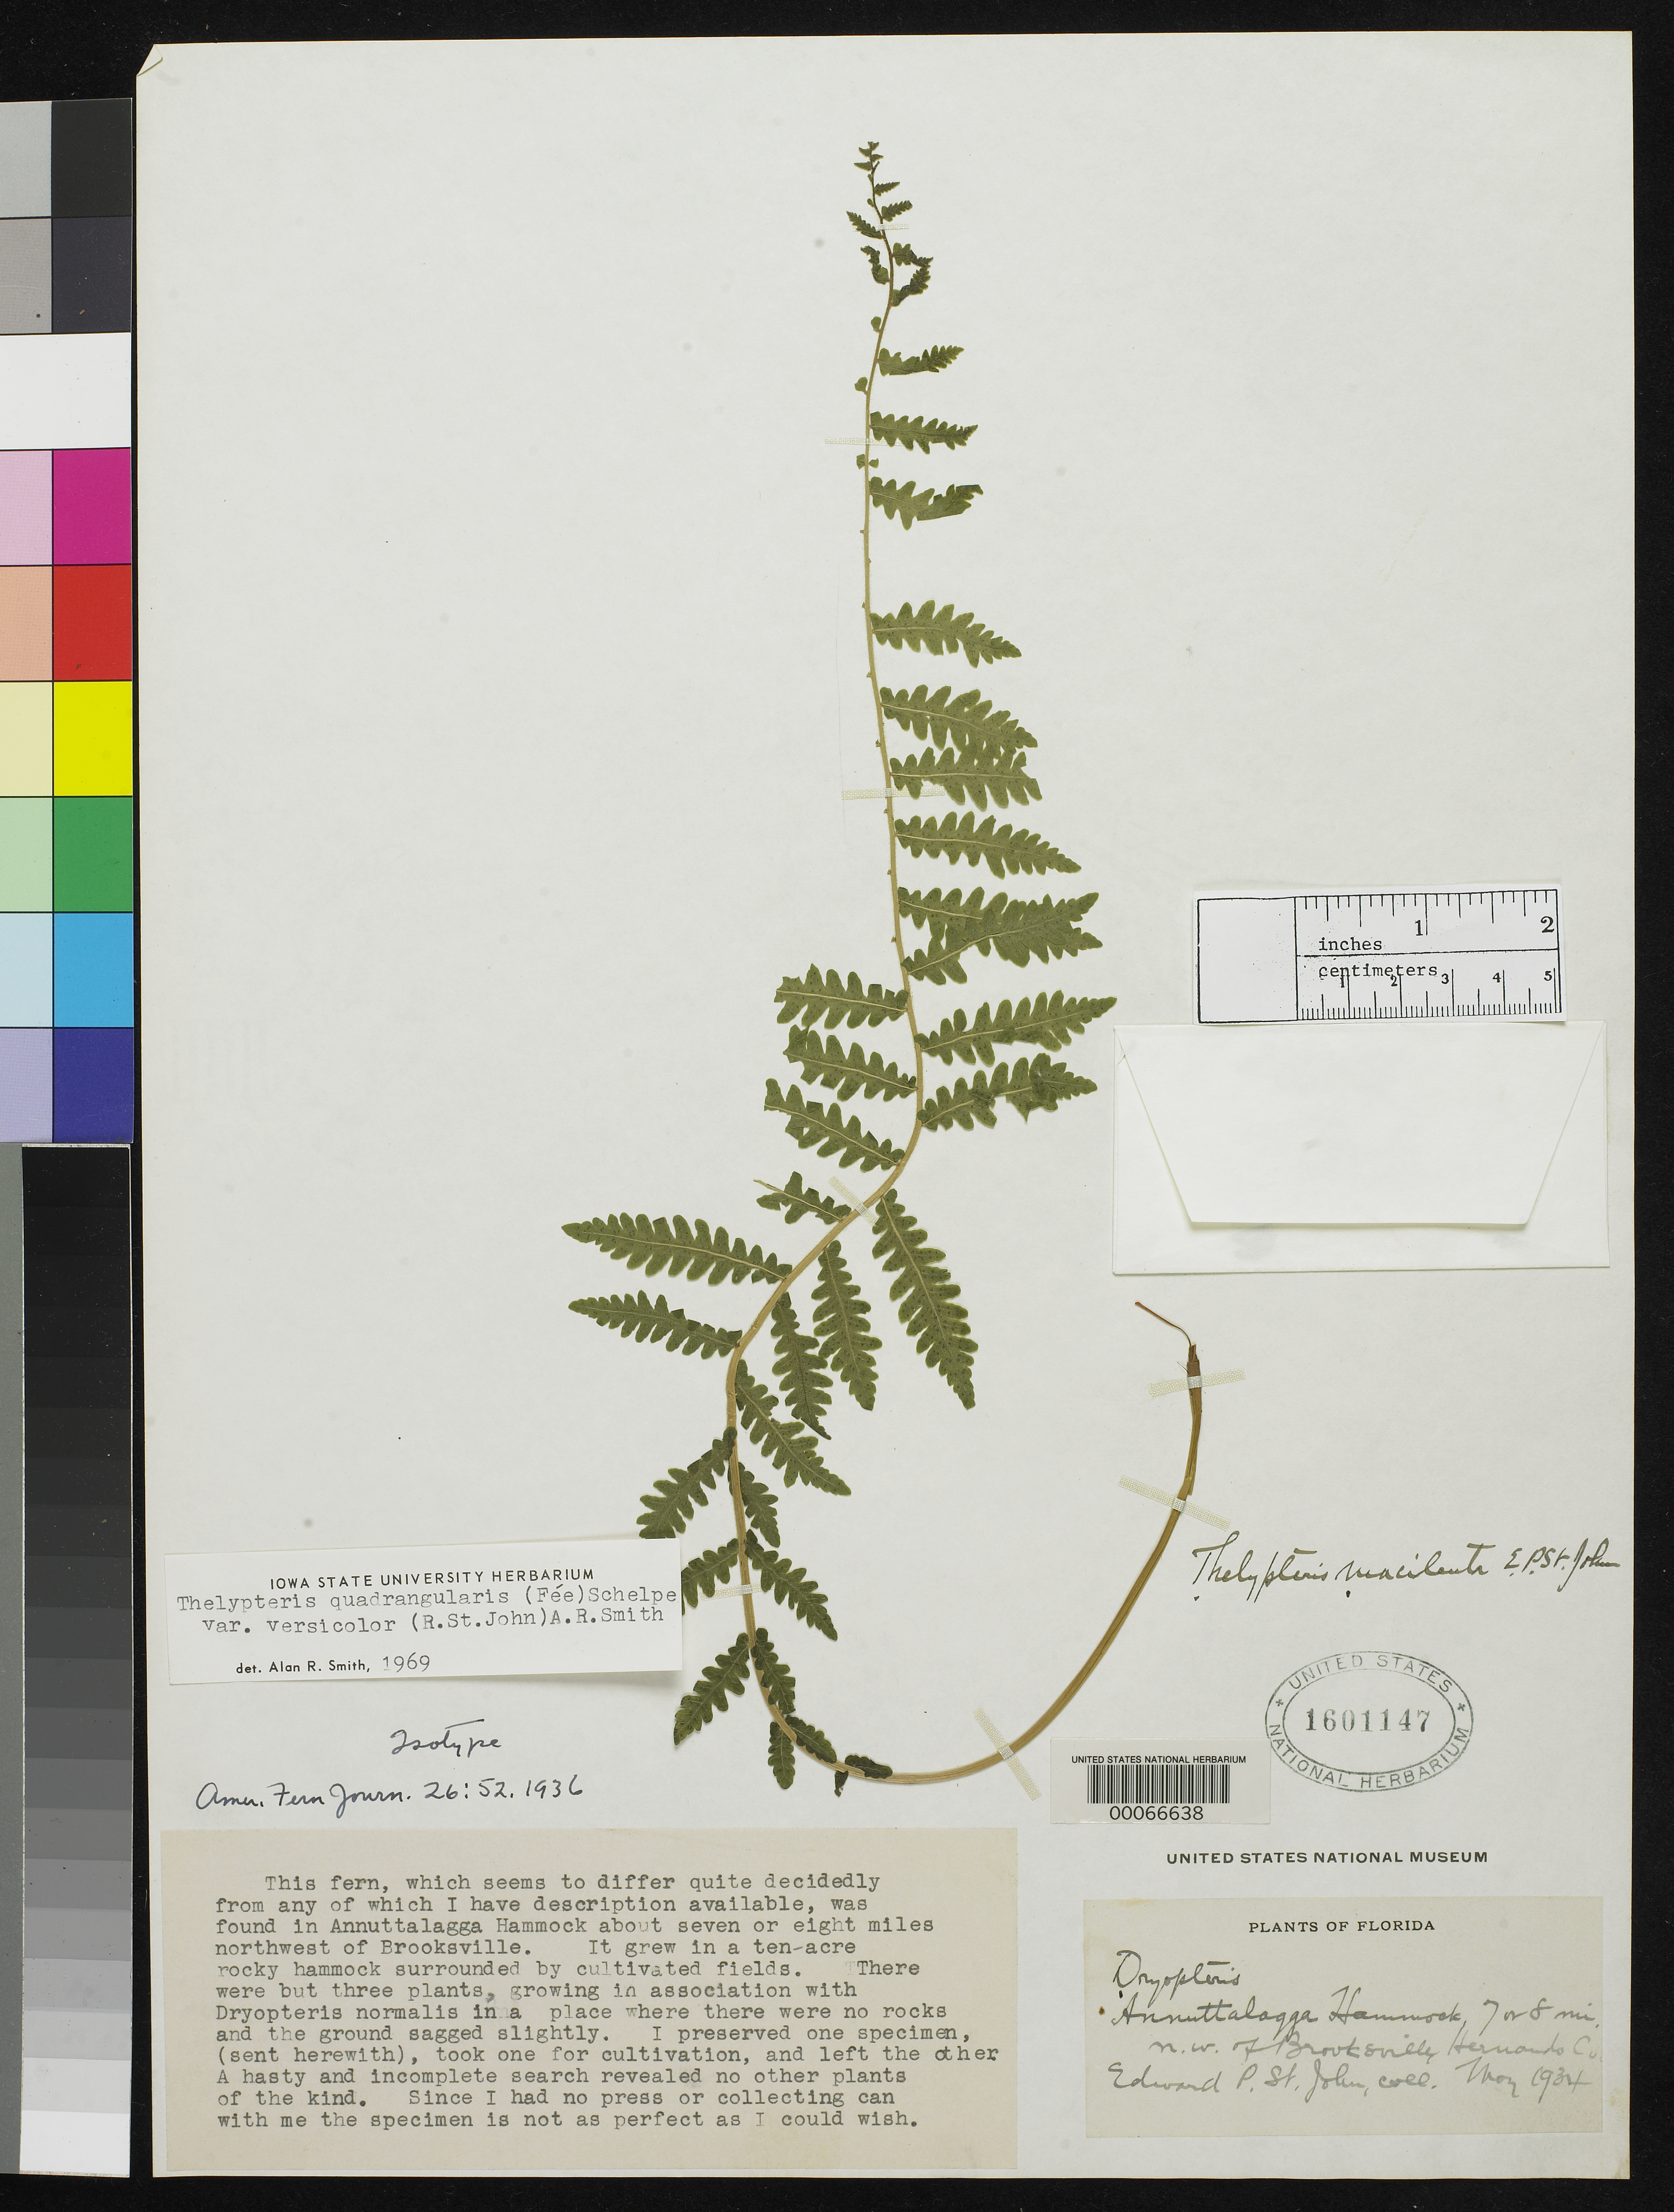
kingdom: Plantae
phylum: Tracheophyta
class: Polypodiopsida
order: Polypodiales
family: Thelypteridaceae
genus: Thelypteris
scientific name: Thelypteris macilenta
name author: St. John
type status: Type Collection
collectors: E. St. John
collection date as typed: May 1934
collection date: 1934-05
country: United States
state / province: Florida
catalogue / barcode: US 1601147